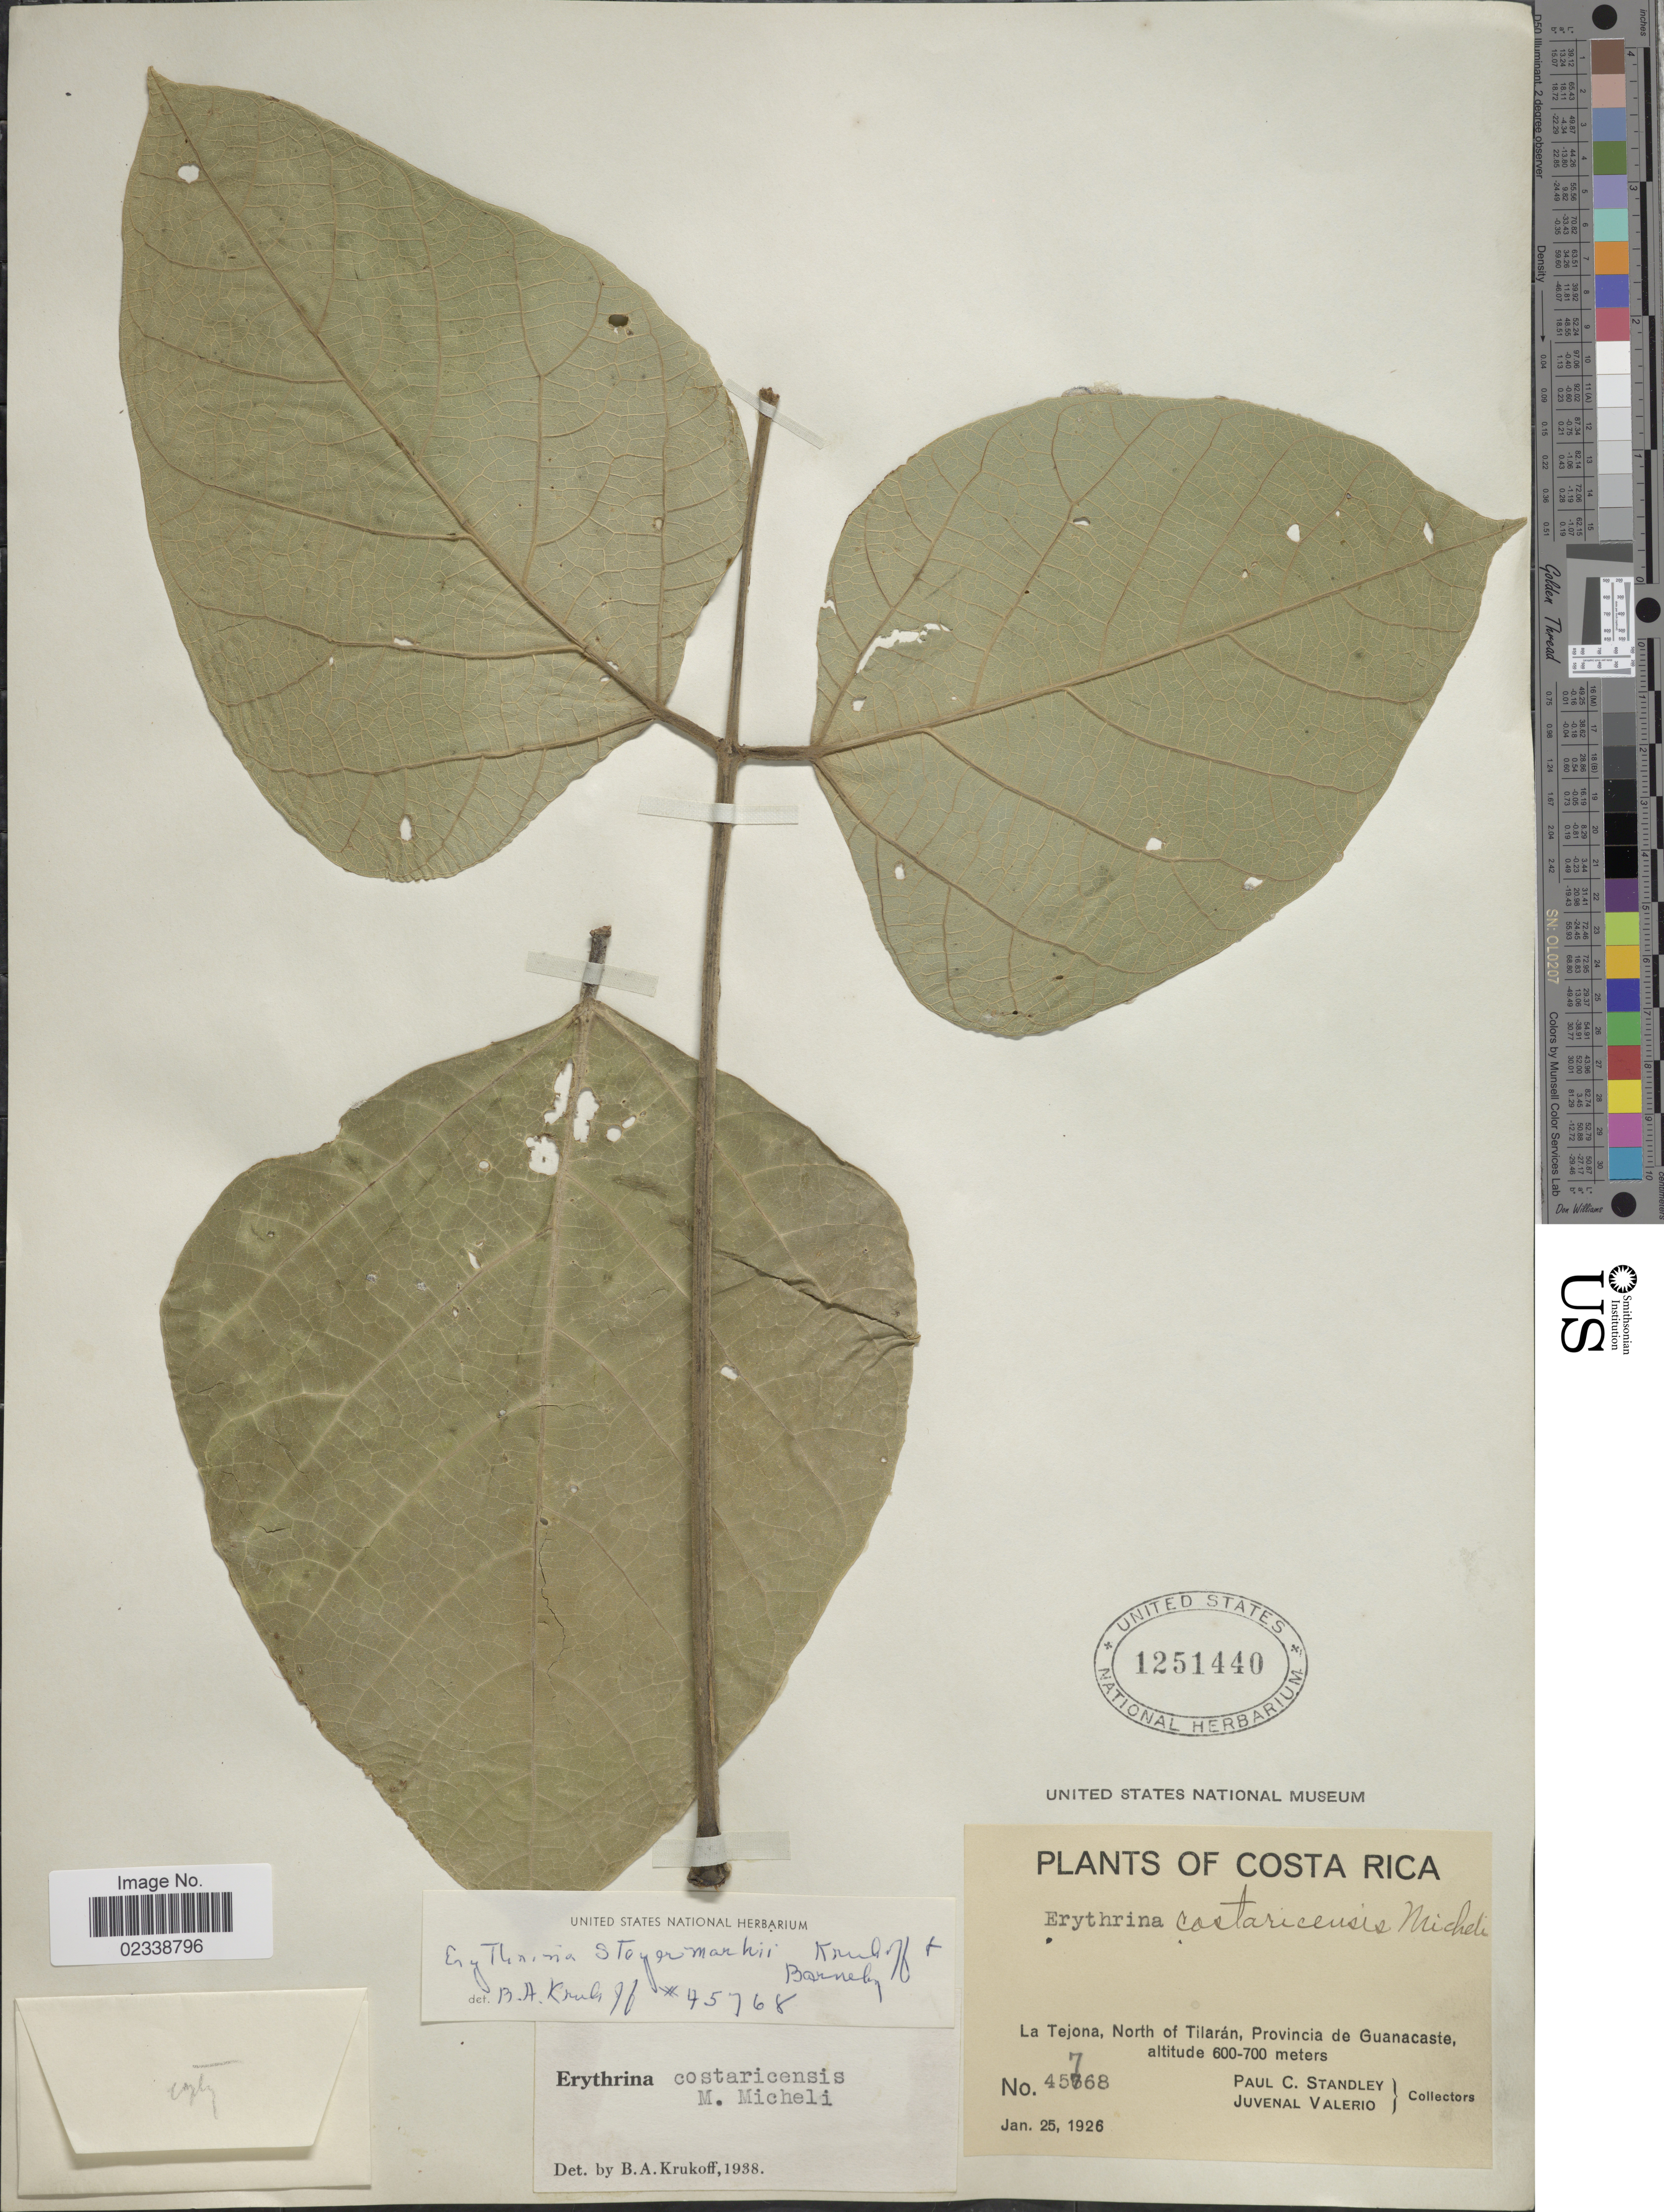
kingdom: Plantae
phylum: Tracheophyta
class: Magnoliopsida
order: Fabales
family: Fabaceae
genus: Erythrina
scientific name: Erythrina steyermarkii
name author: Krukoff & Barneby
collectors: P. C. Standley & J. Valerio R.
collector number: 45768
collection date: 1926-01-25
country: Costa Rica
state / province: Guanacaste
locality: La Tejona, North of Tilaran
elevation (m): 600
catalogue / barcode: US 1251440